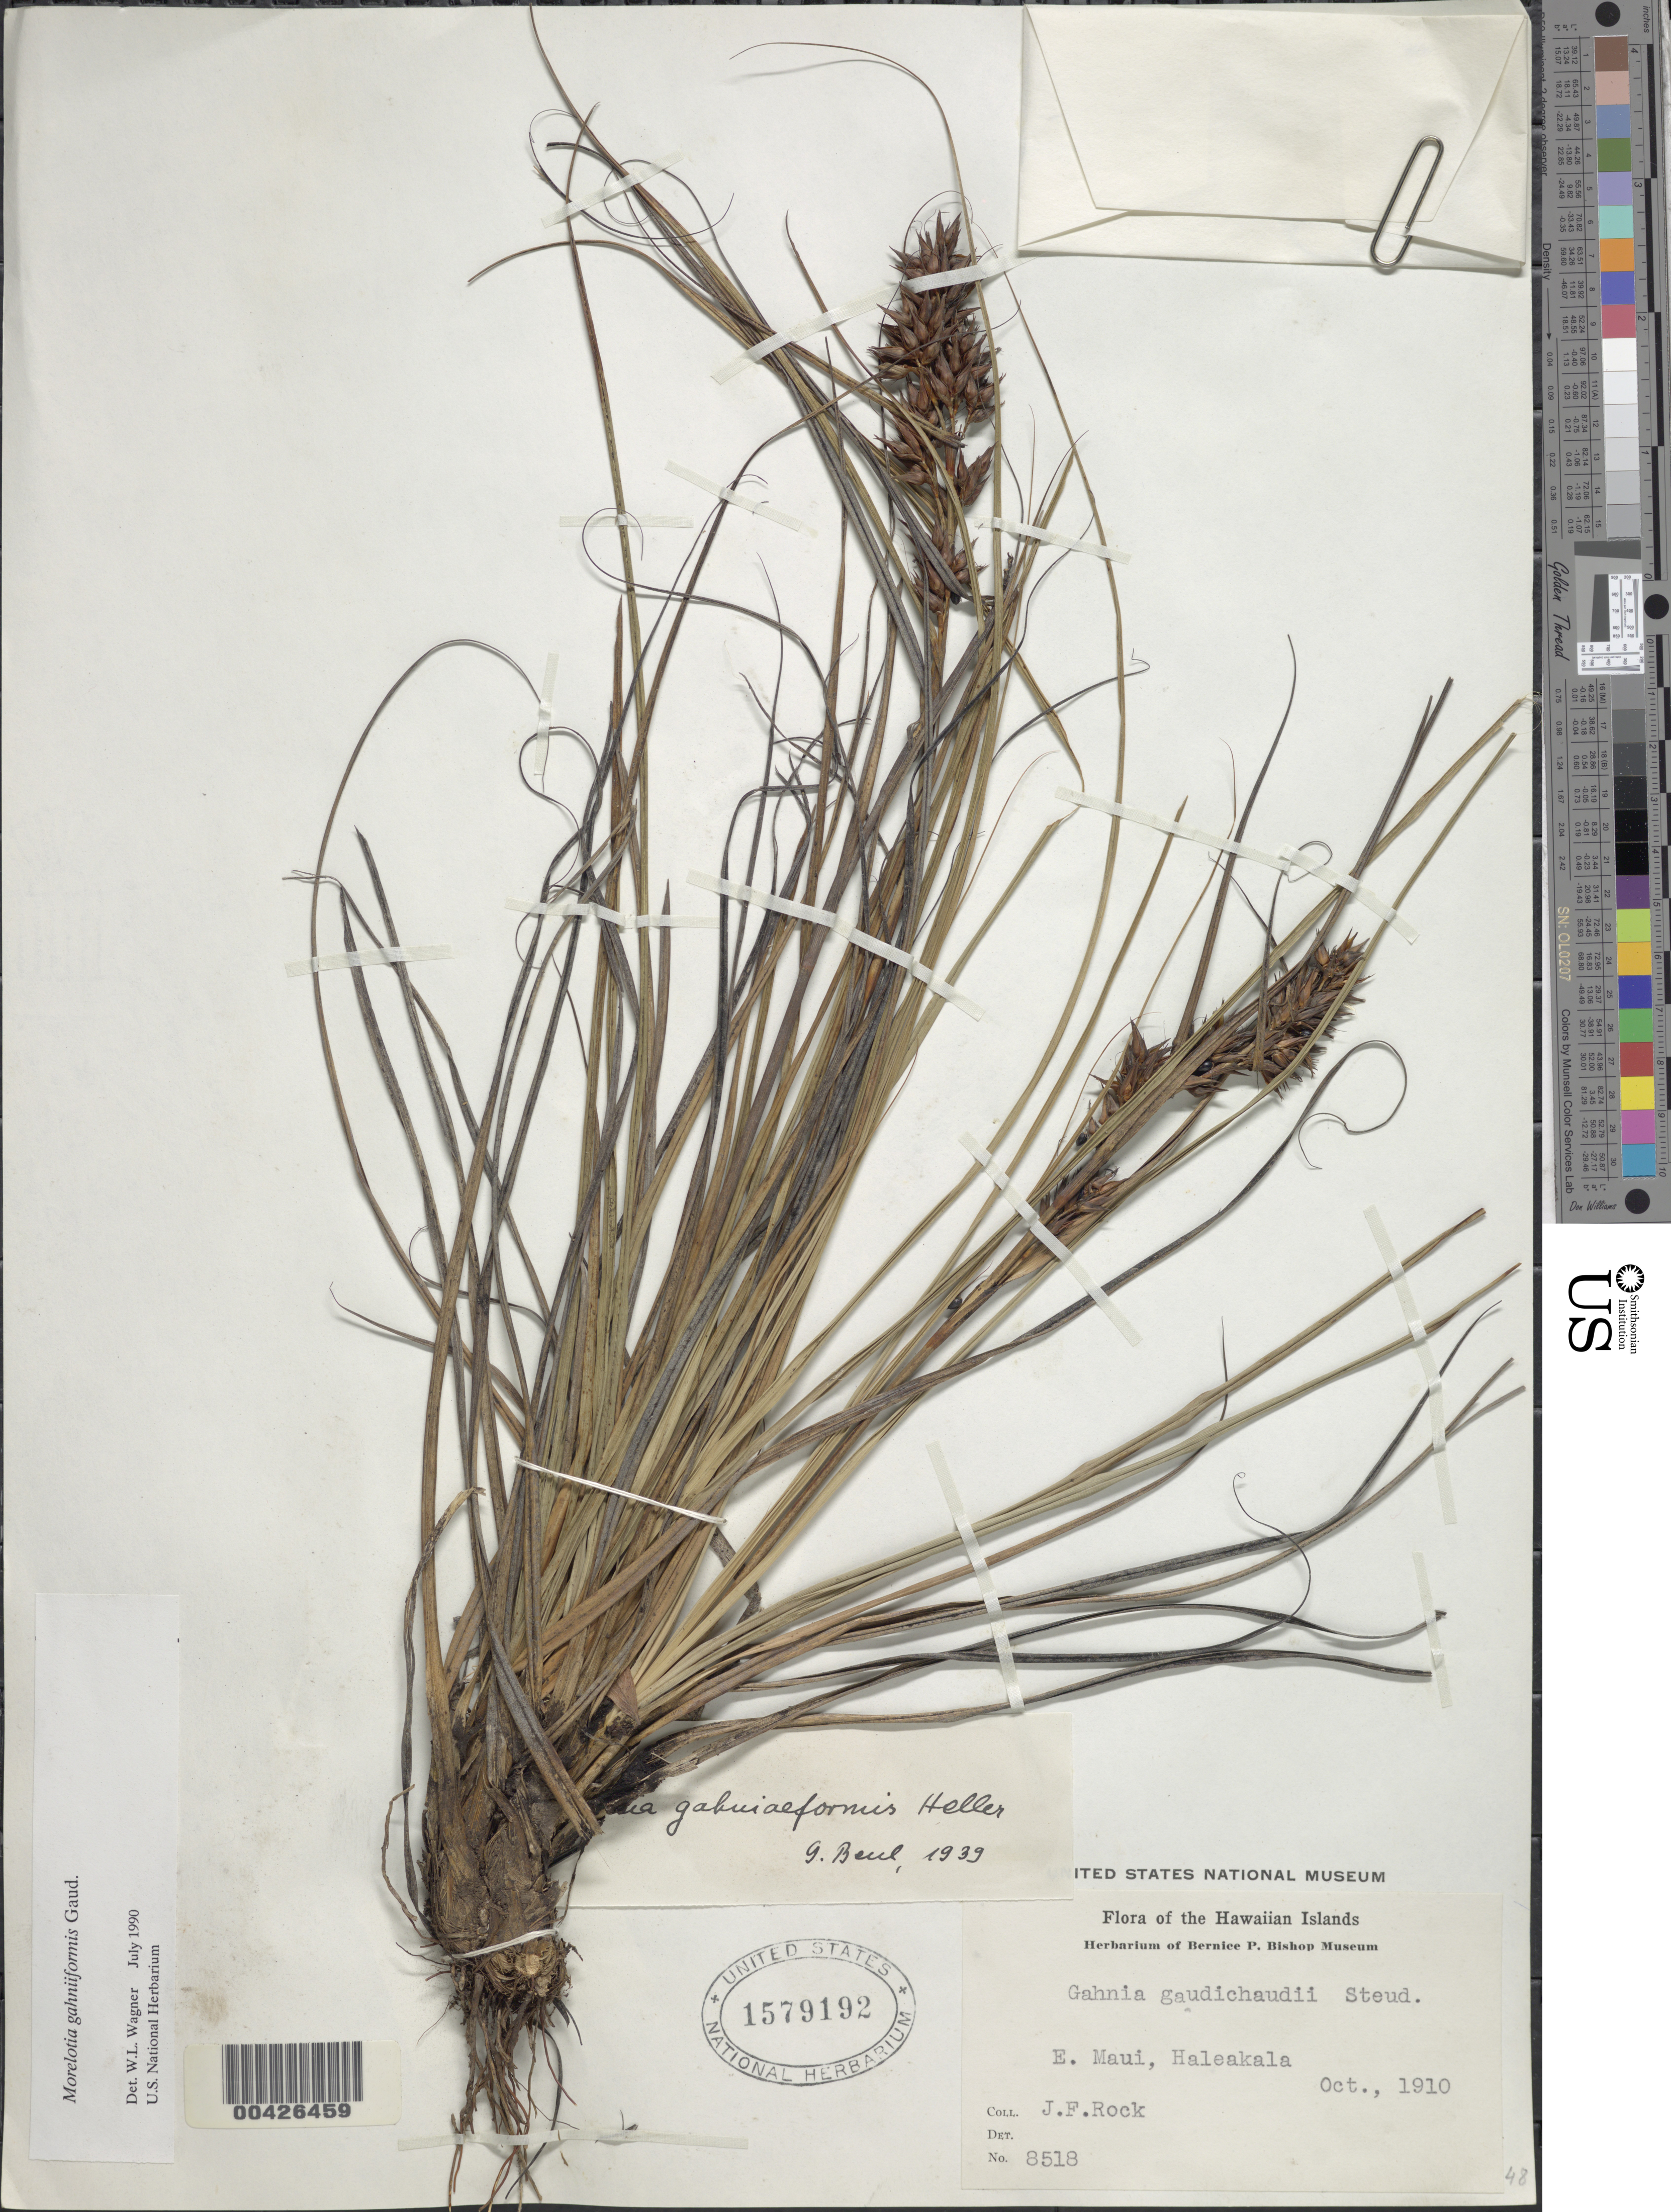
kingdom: Plantae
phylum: Tracheophyta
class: Liliopsida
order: Poales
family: Cyperaceae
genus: Morelotia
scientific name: Morelotia gahniiformis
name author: Gaudich.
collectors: J. F. Rock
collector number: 8518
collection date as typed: Oct 1910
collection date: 1910-10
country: United States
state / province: Hawaii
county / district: Maui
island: Maui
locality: E. Maui, Haleakala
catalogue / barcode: US 1579192